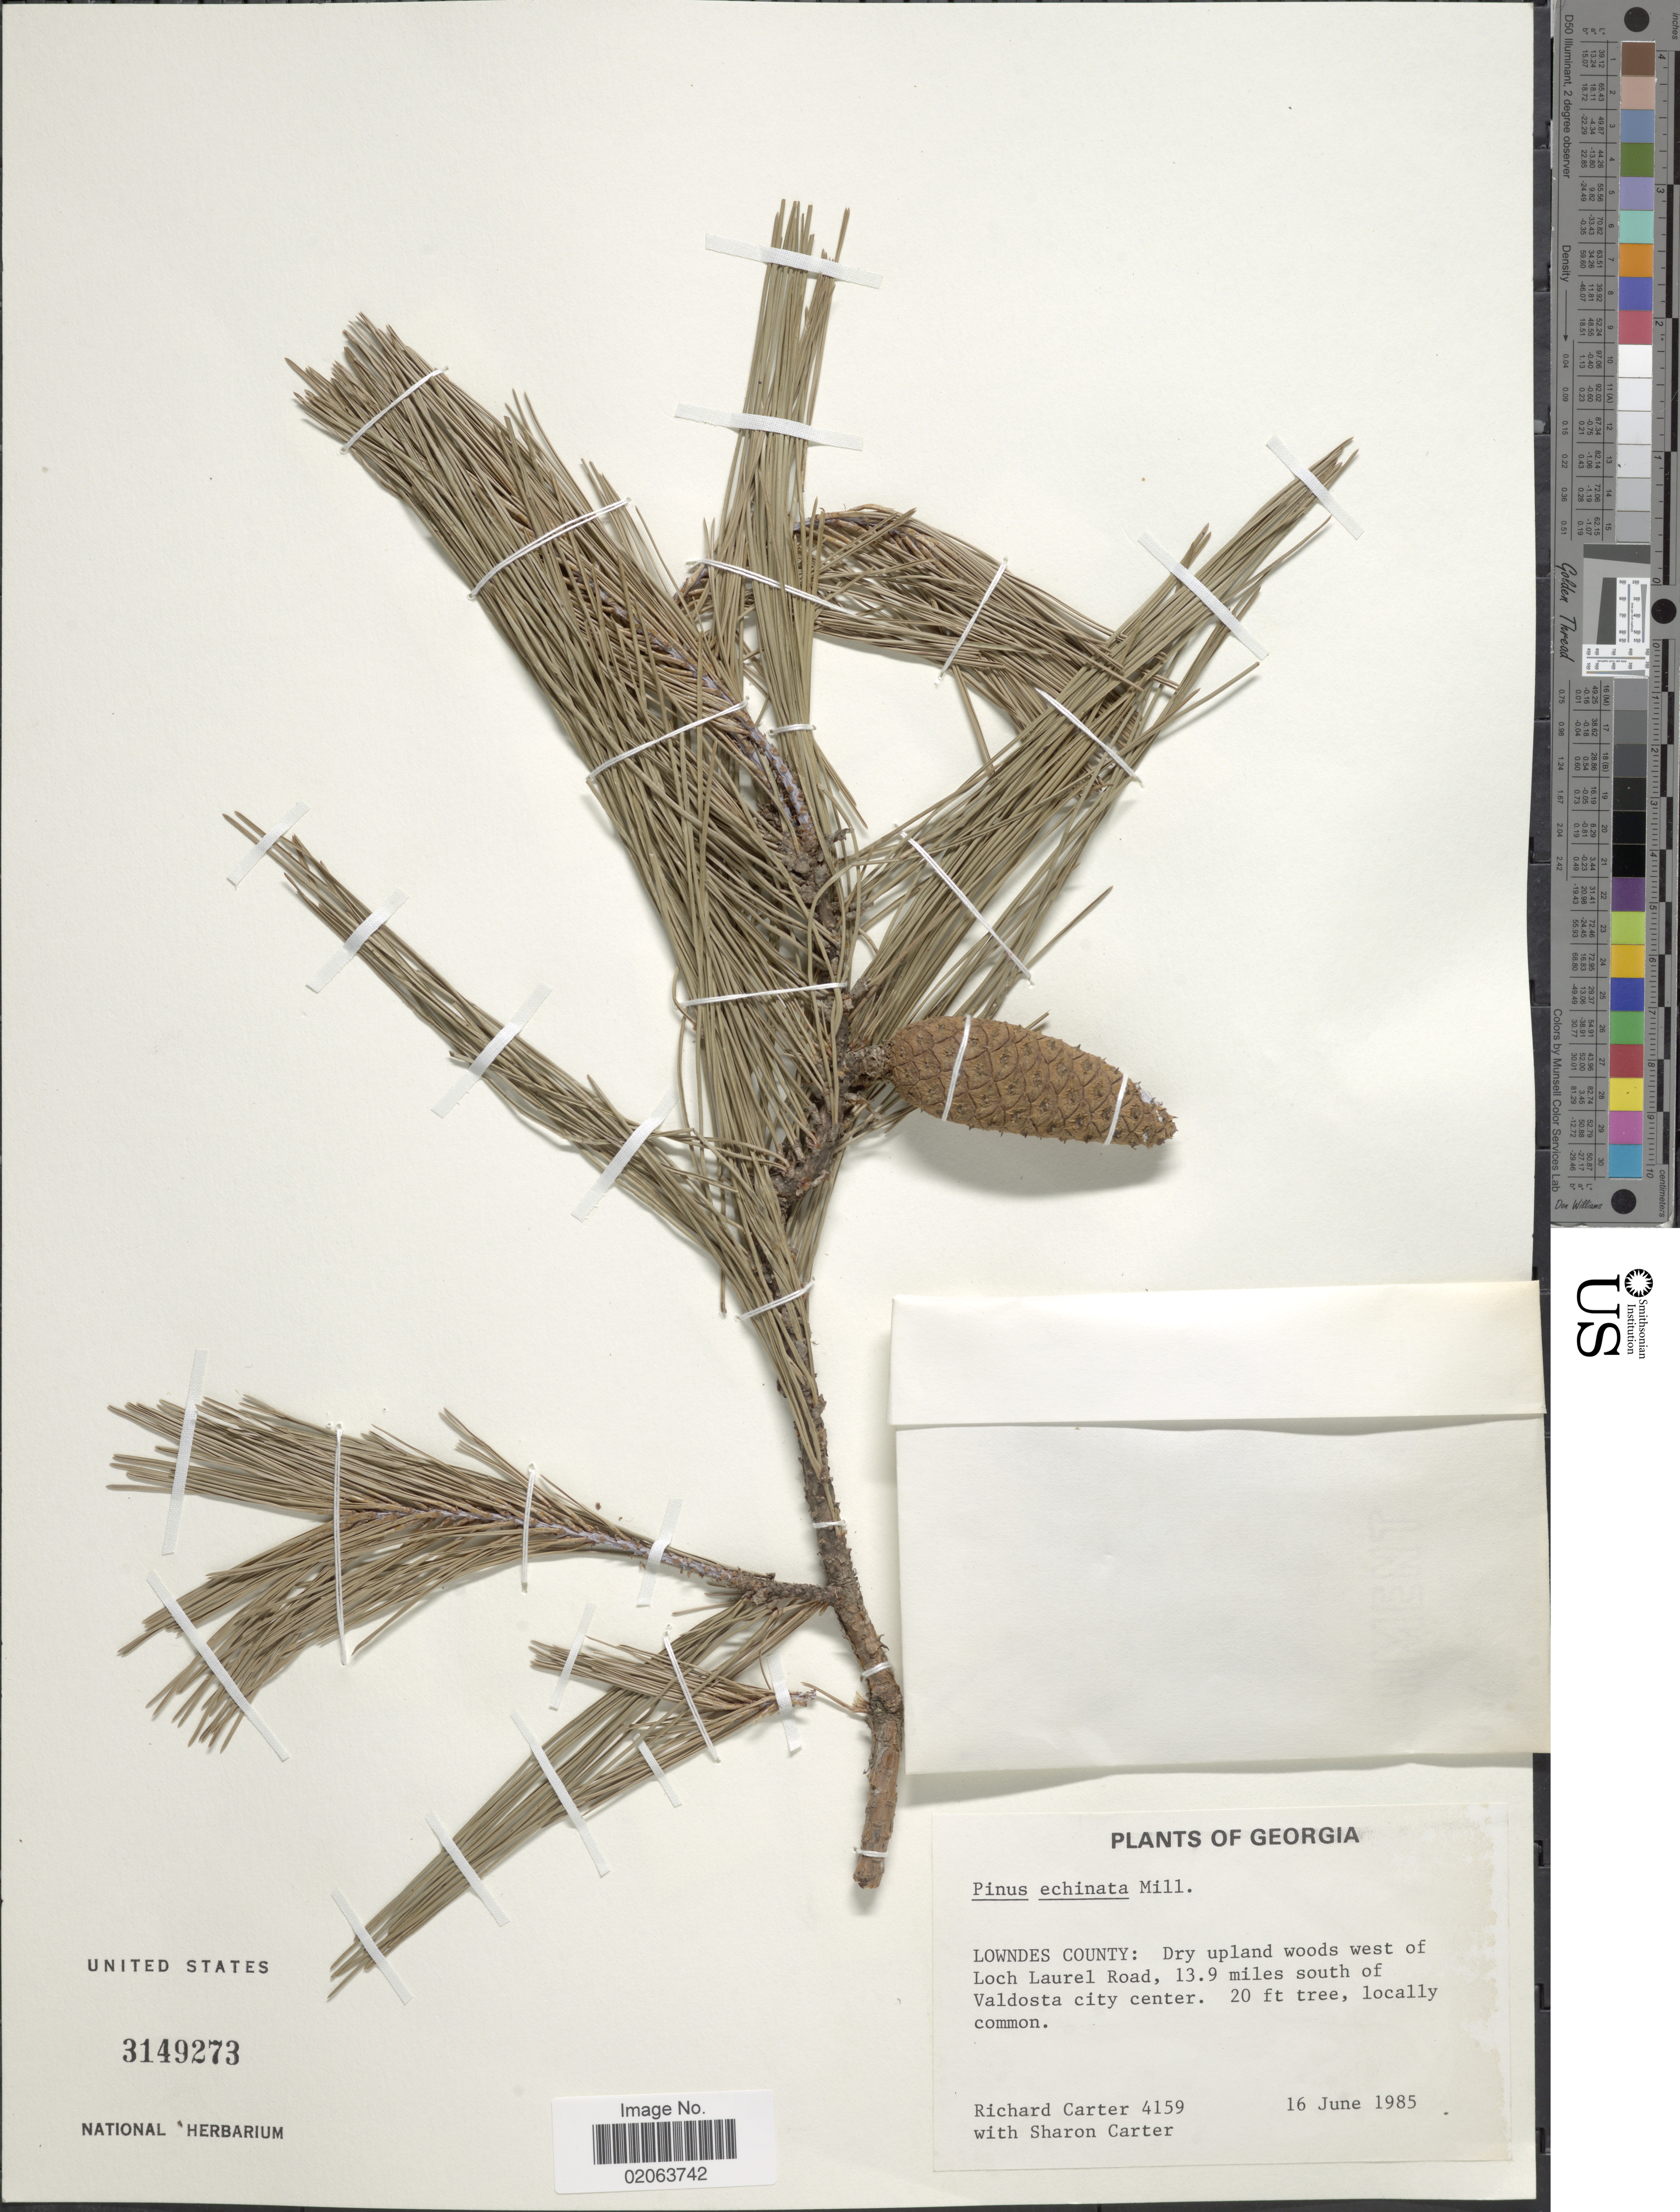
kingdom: Plantae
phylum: Tracheophyta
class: Pinopsida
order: Pinales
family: Pinaceae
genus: Pinus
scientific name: Pinus echinata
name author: Mill.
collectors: R. Carter & S. Carter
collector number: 4159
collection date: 1985-06-16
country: United States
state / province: Georgia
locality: Lowndes County: Dry upland woods west of Loch Laurel Road, 13.9 miles south of Valdosta city center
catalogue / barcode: US 3149273